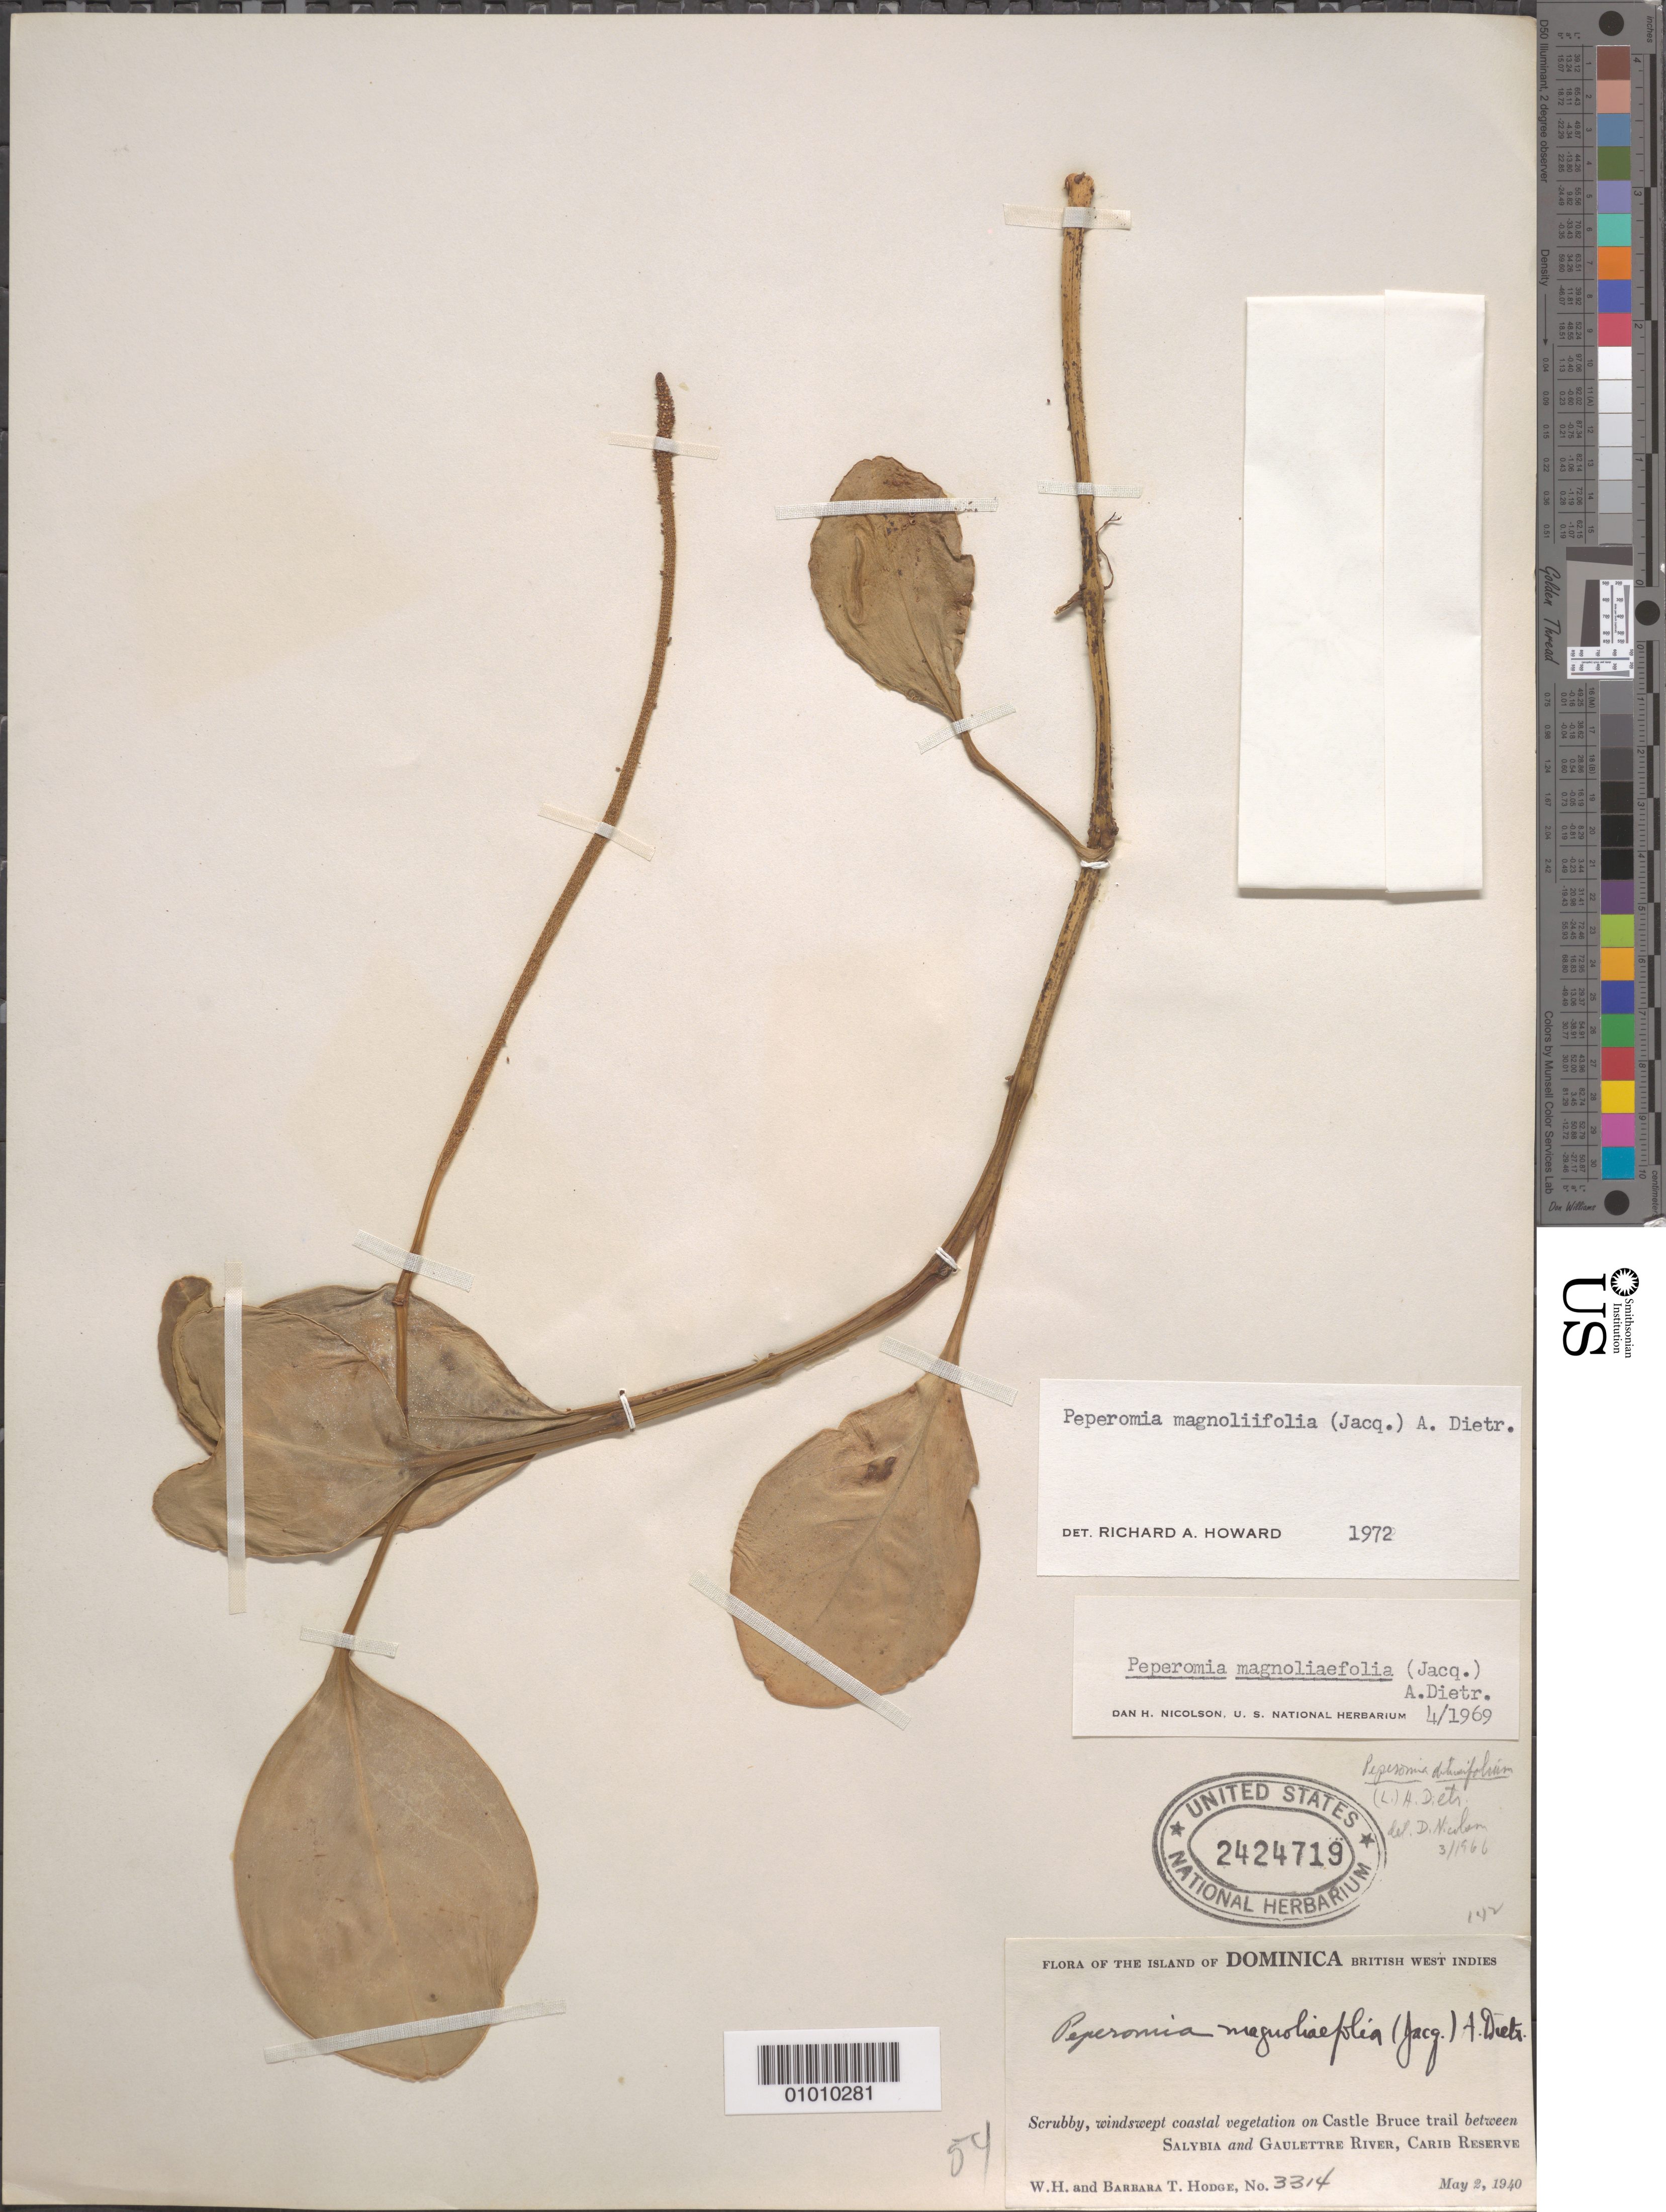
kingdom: Plantae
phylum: Tracheophyta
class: Magnoliopsida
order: Piperales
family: Piperaceae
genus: Peperomia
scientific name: Peperomia magnoliifolia var. magnoliifolia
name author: (Jacq.) A. Dietr.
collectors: B. Hodge & W. Hodge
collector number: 3314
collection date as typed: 02 May 1940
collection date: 1940-05-02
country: Dominica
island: Dominica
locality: Castle Bruce trail between Salybia and Gaulettre River, Carib Reserve.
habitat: Shrubby, windswept coastal vegetation.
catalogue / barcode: US 2424719